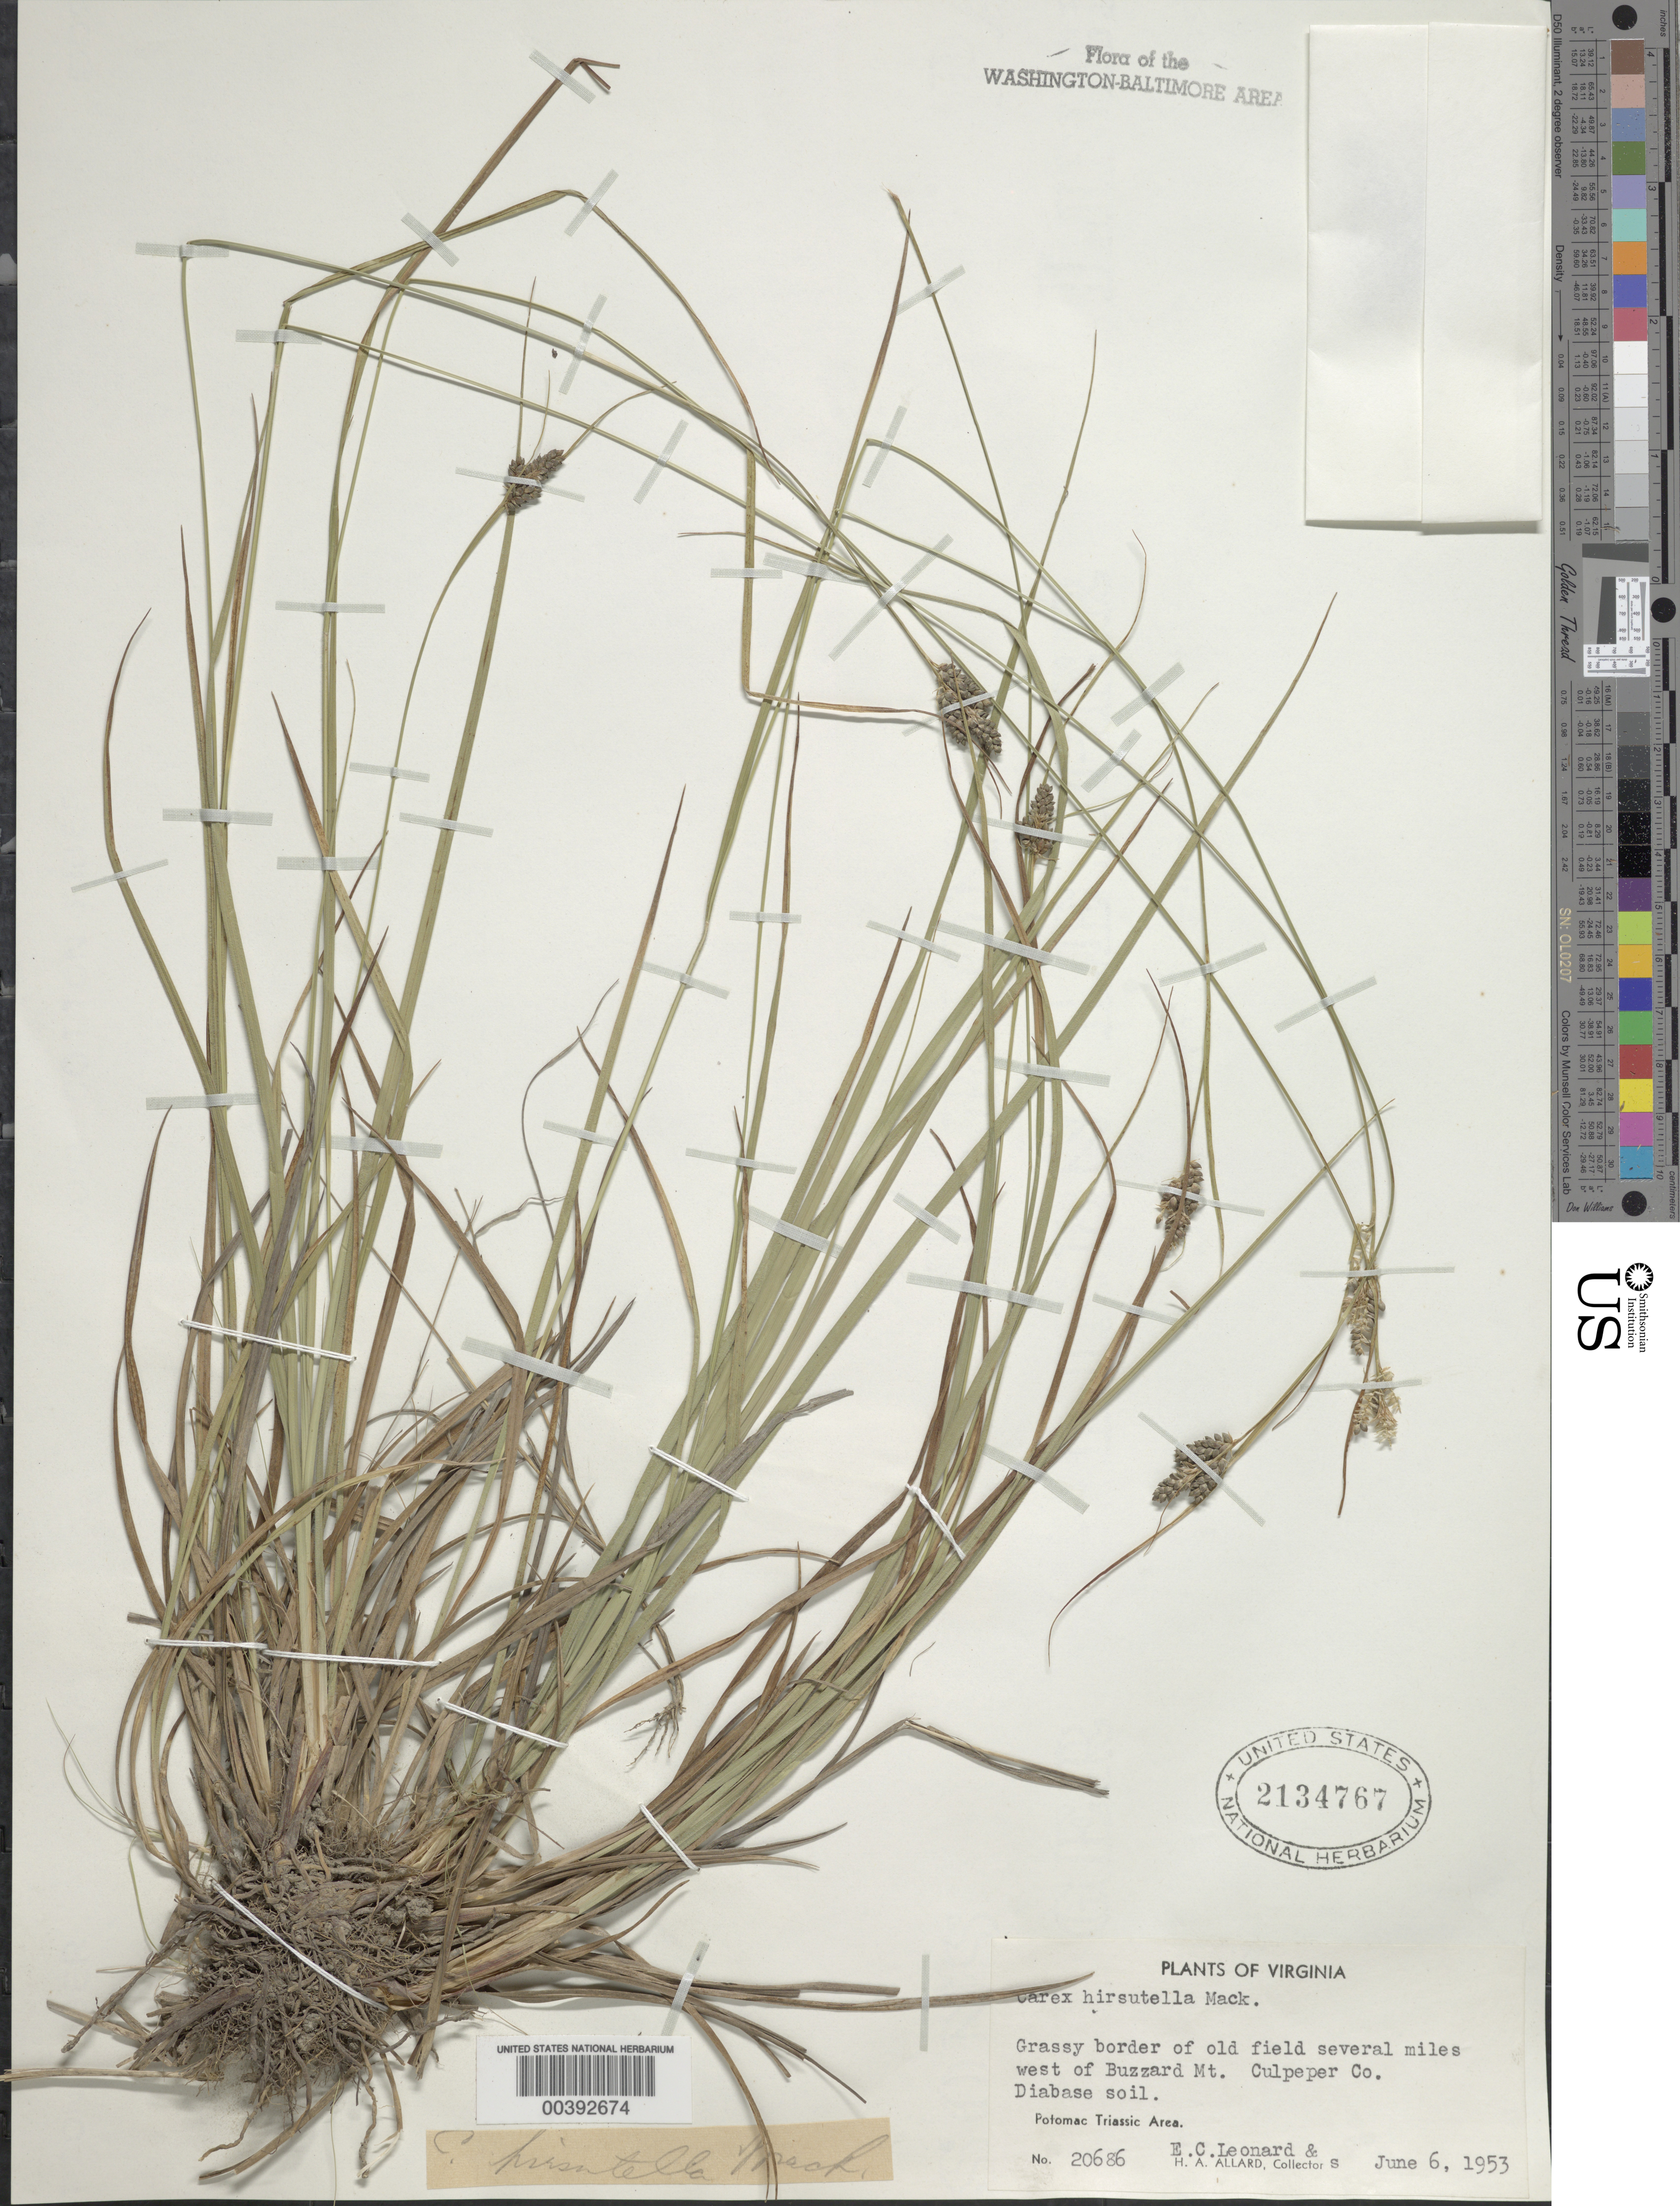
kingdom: Plantae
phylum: Tracheophyta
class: Liliopsida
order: Poales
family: Cyperaceae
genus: Carex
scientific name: Carex hirsutella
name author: Mack.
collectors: E. C. Leonard & H. A. Allard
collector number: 20686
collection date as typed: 06 Jun 1953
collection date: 1953-06-06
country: United States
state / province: Virginia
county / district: Culpeper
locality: West of Buzzard Mountain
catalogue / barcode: US 2134767